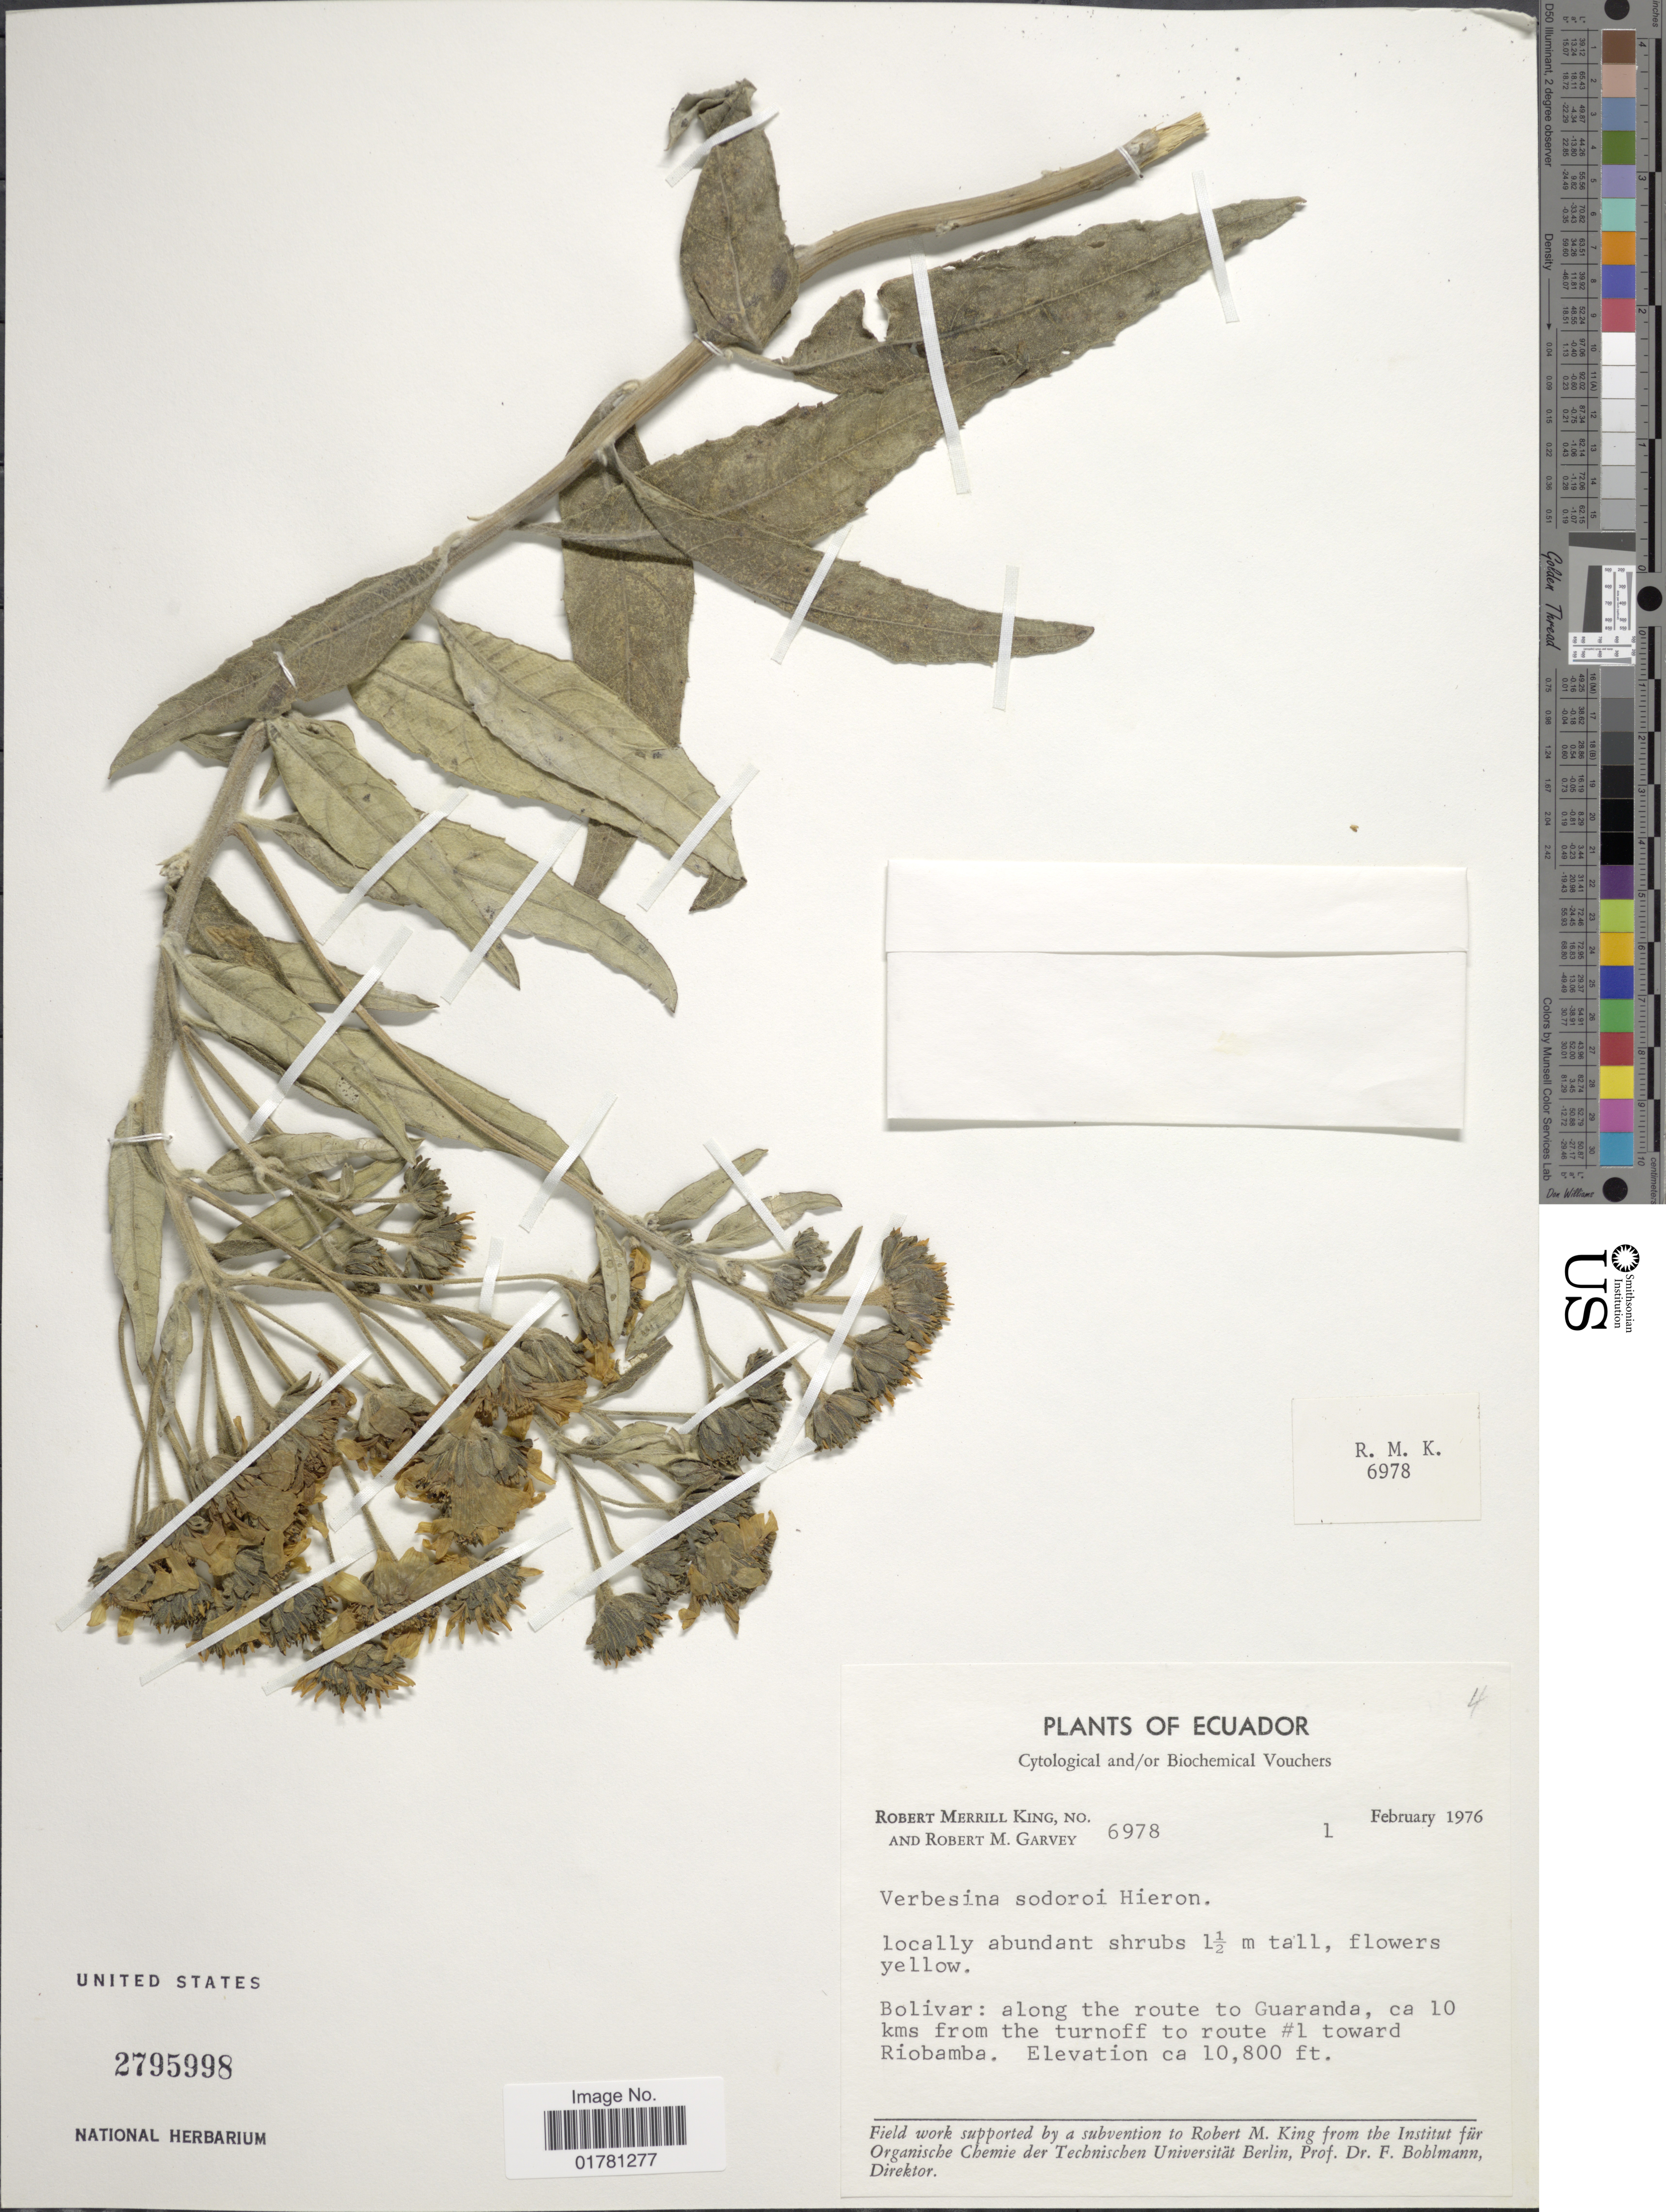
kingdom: Plantae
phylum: Tracheophyta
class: Magnoliopsida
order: Asterales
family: Asteraceae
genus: Verbesina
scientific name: Verbesina sodiroi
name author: Hieron.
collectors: R. M. King & R. Garvey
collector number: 6978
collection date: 1976-02-01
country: Ecuador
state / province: Bolívar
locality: Along the route to Guaranda, ca 10 kms from the turnoff to route # 1 toward Riobamba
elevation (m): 3292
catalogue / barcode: US 2795998